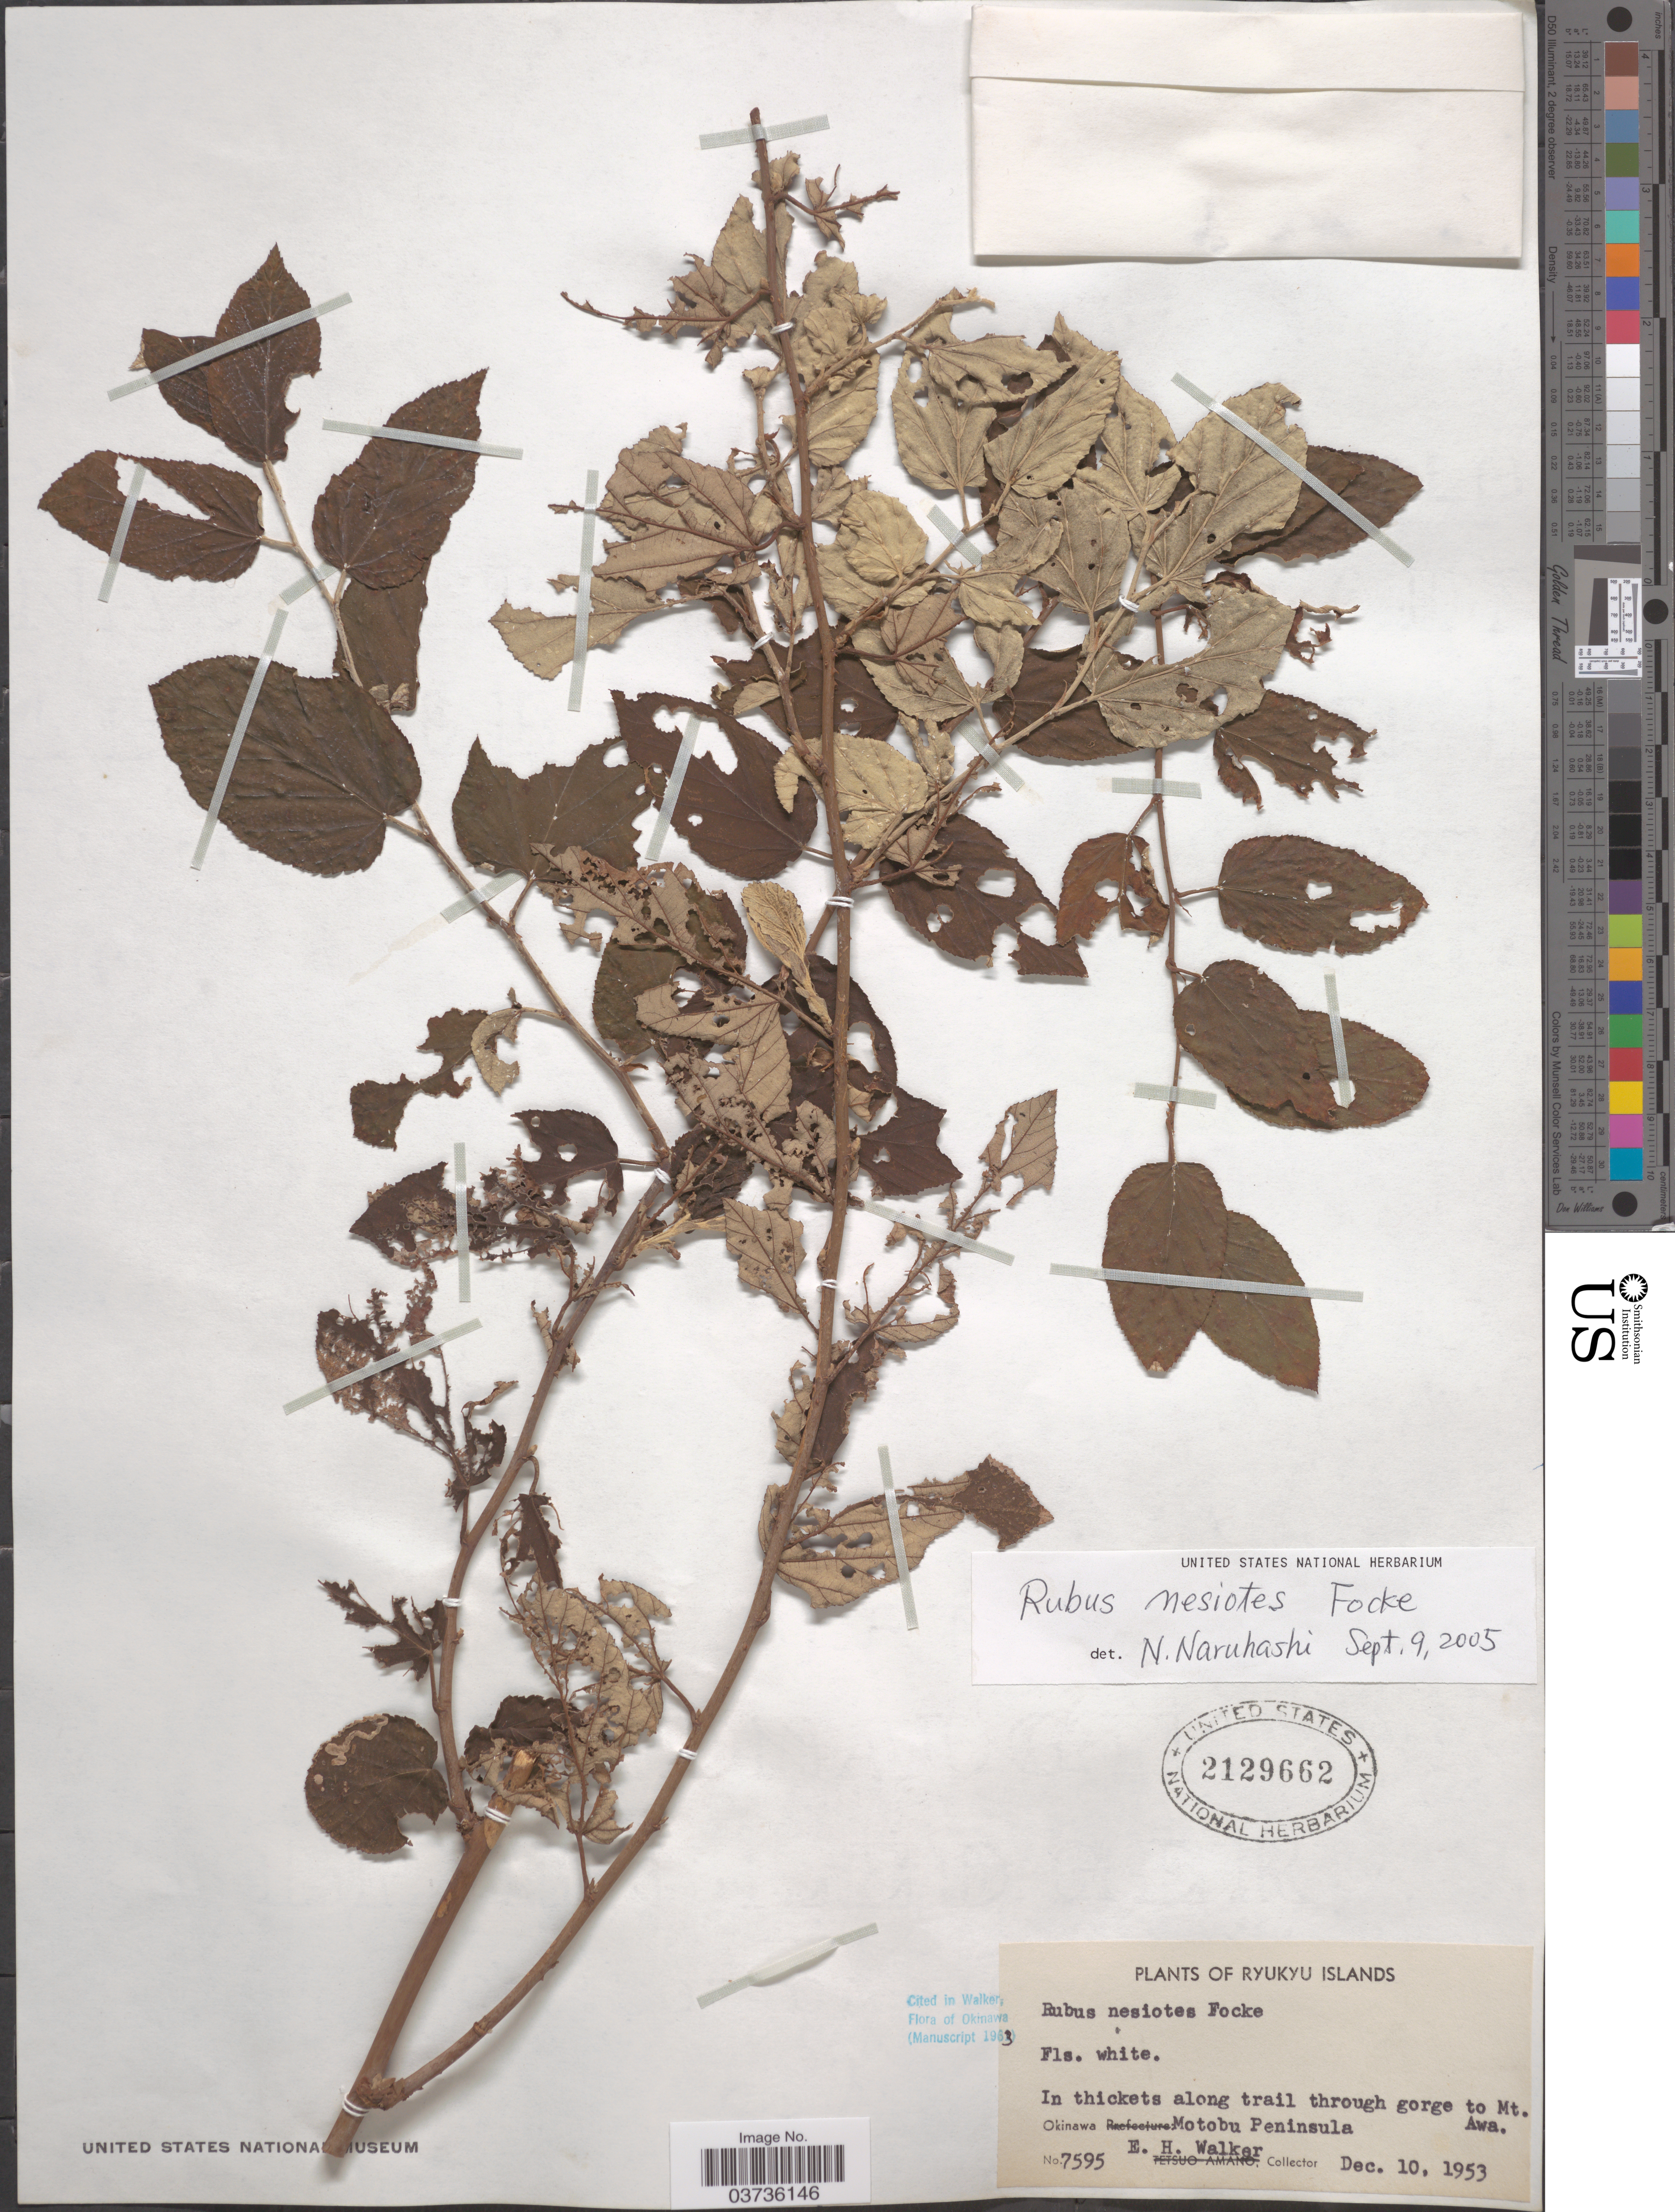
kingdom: Plantae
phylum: Tracheophyta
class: Magnoliopsida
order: Rosales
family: Rosaceae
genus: Rubus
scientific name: Rubus nesiotes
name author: Focke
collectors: E. H. Walker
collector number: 7595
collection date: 1953-12-10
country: Japan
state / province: Okinawa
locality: Ryukyu Islands. In thickets along trail through gorge to Mt. Awa. Okinawa Motobu Peninsula.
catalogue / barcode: US 2129662